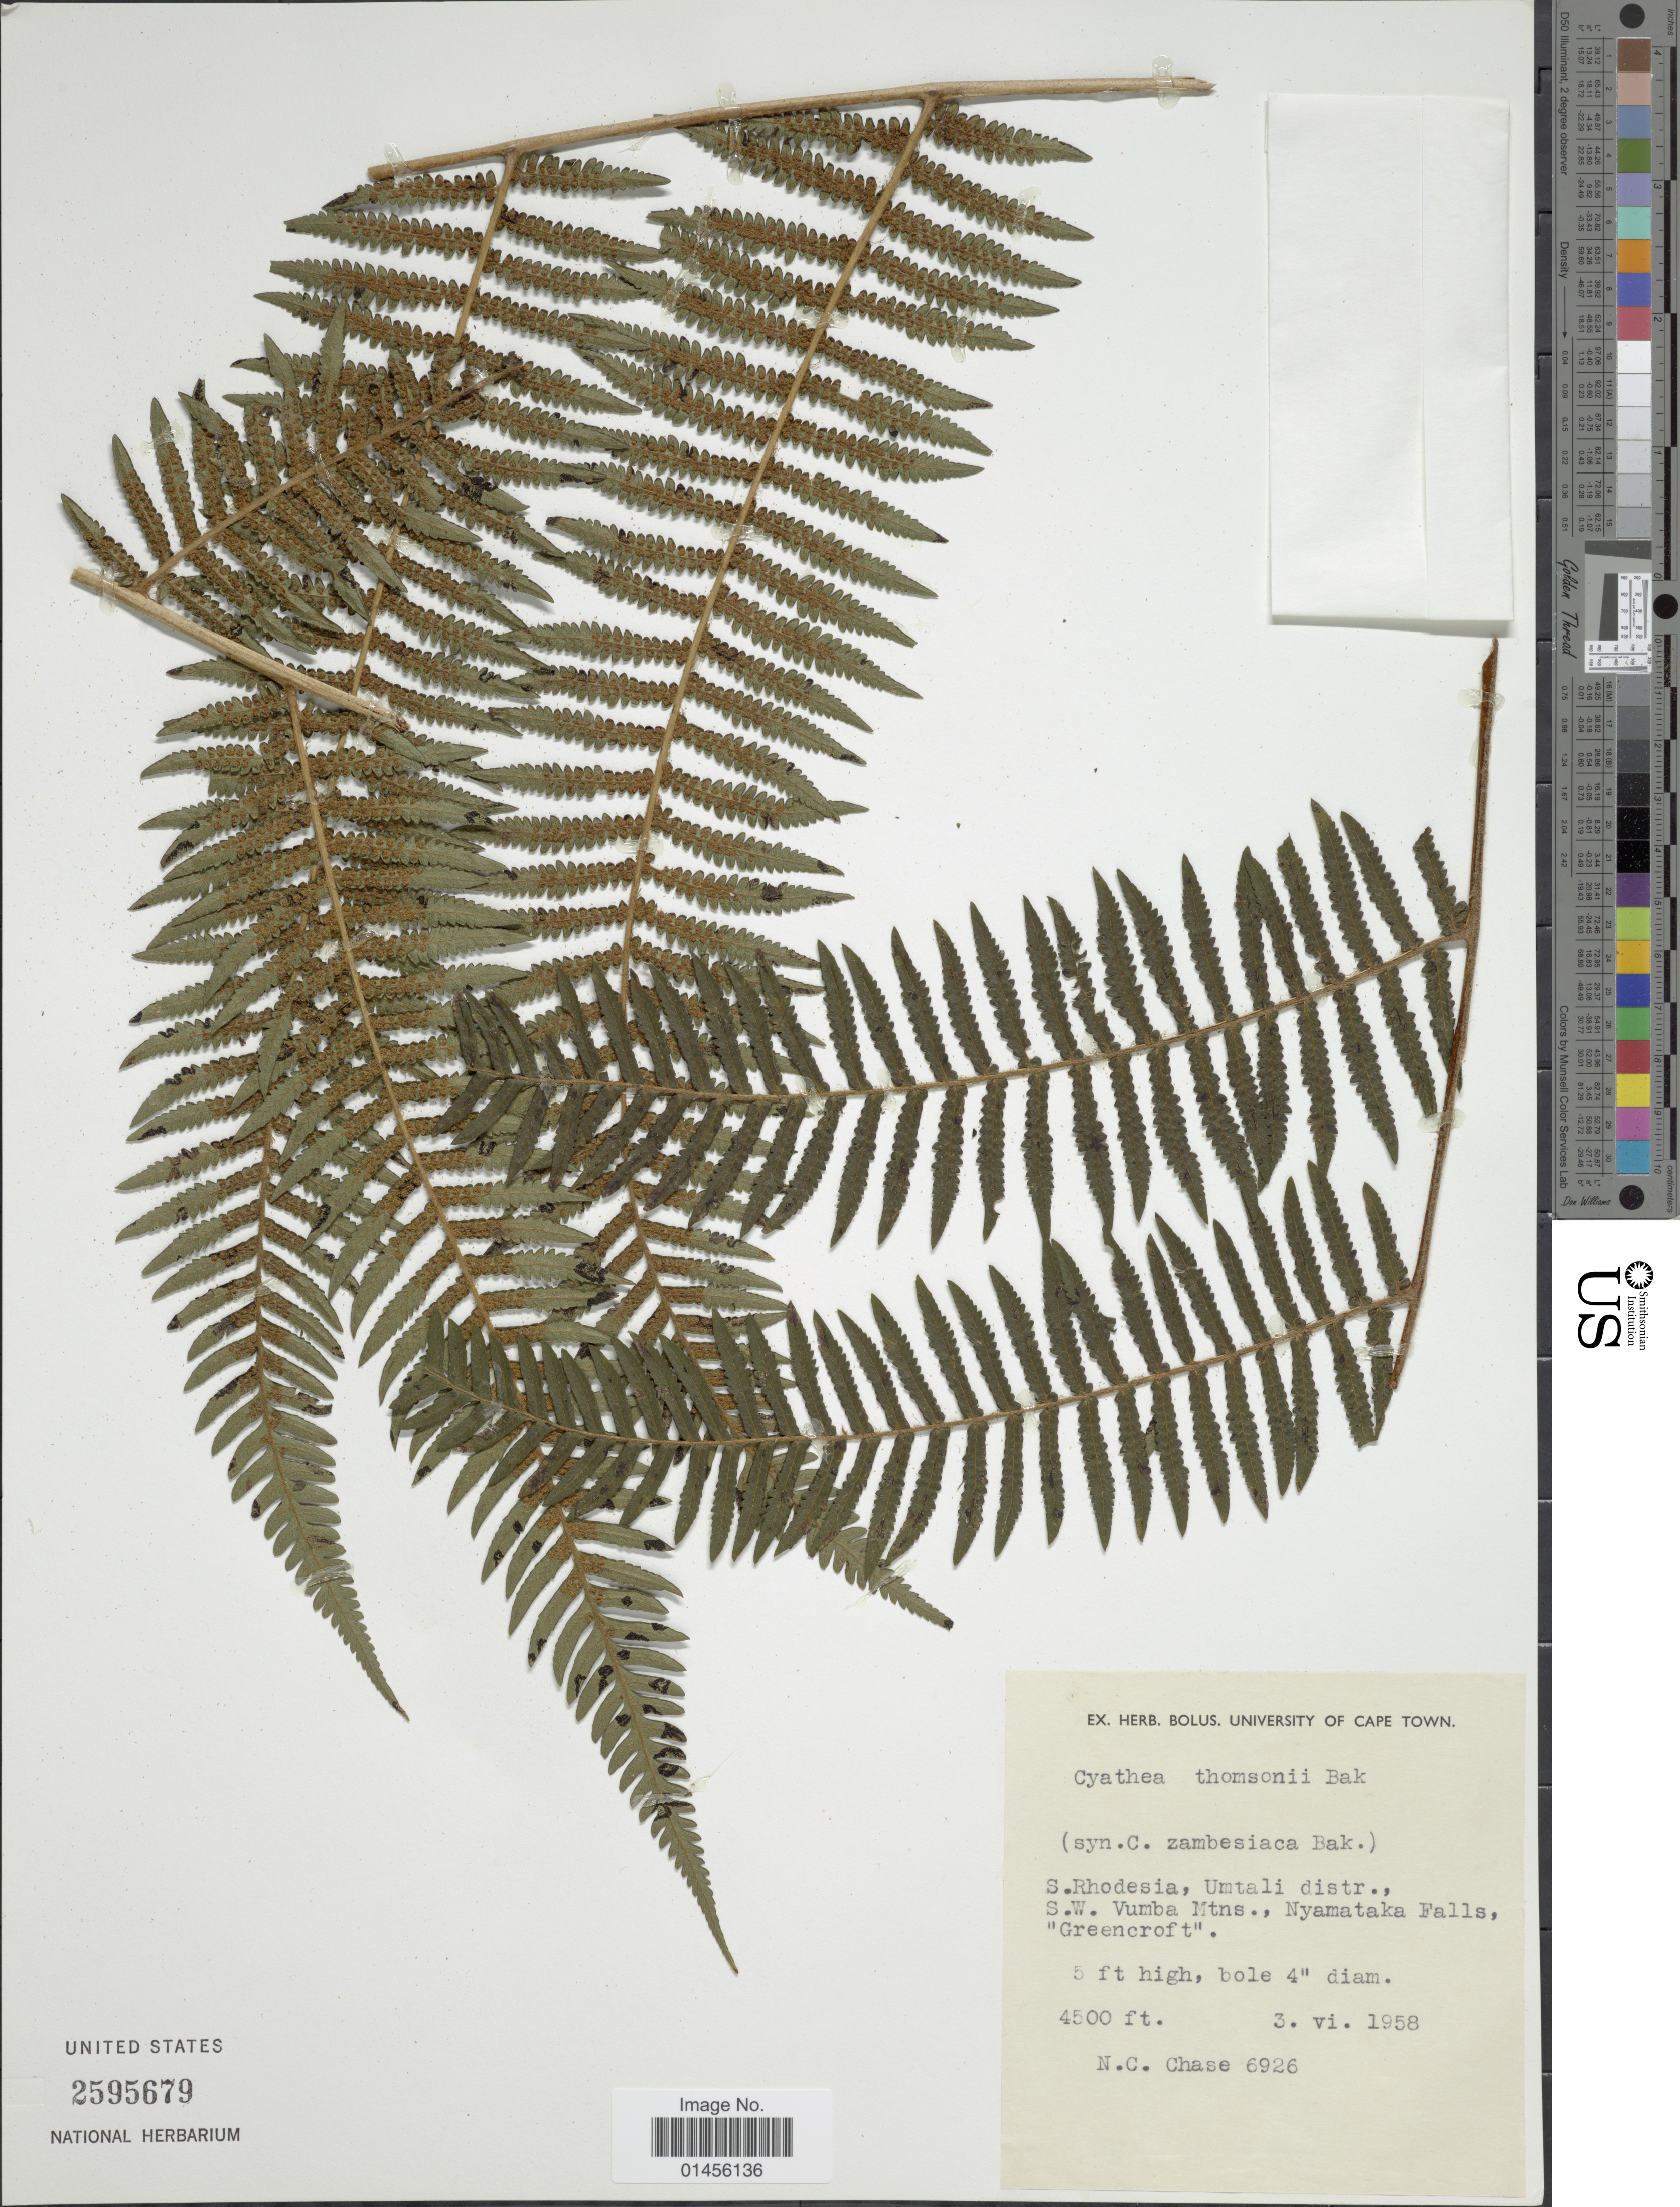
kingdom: Plantae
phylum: Tracheophyta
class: Polypodiopsida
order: Cyatheales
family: Cyatheaceae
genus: Alsophila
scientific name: Alsophila thompsonii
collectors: N. C. Chase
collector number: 6926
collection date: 1958-06-03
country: Zimbabwe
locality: S. Rhodesia, Umtali distr., S.W. Vumba Mtns., Nyamataka Falls, 'Greencroft'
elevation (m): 1372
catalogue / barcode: US 2595679